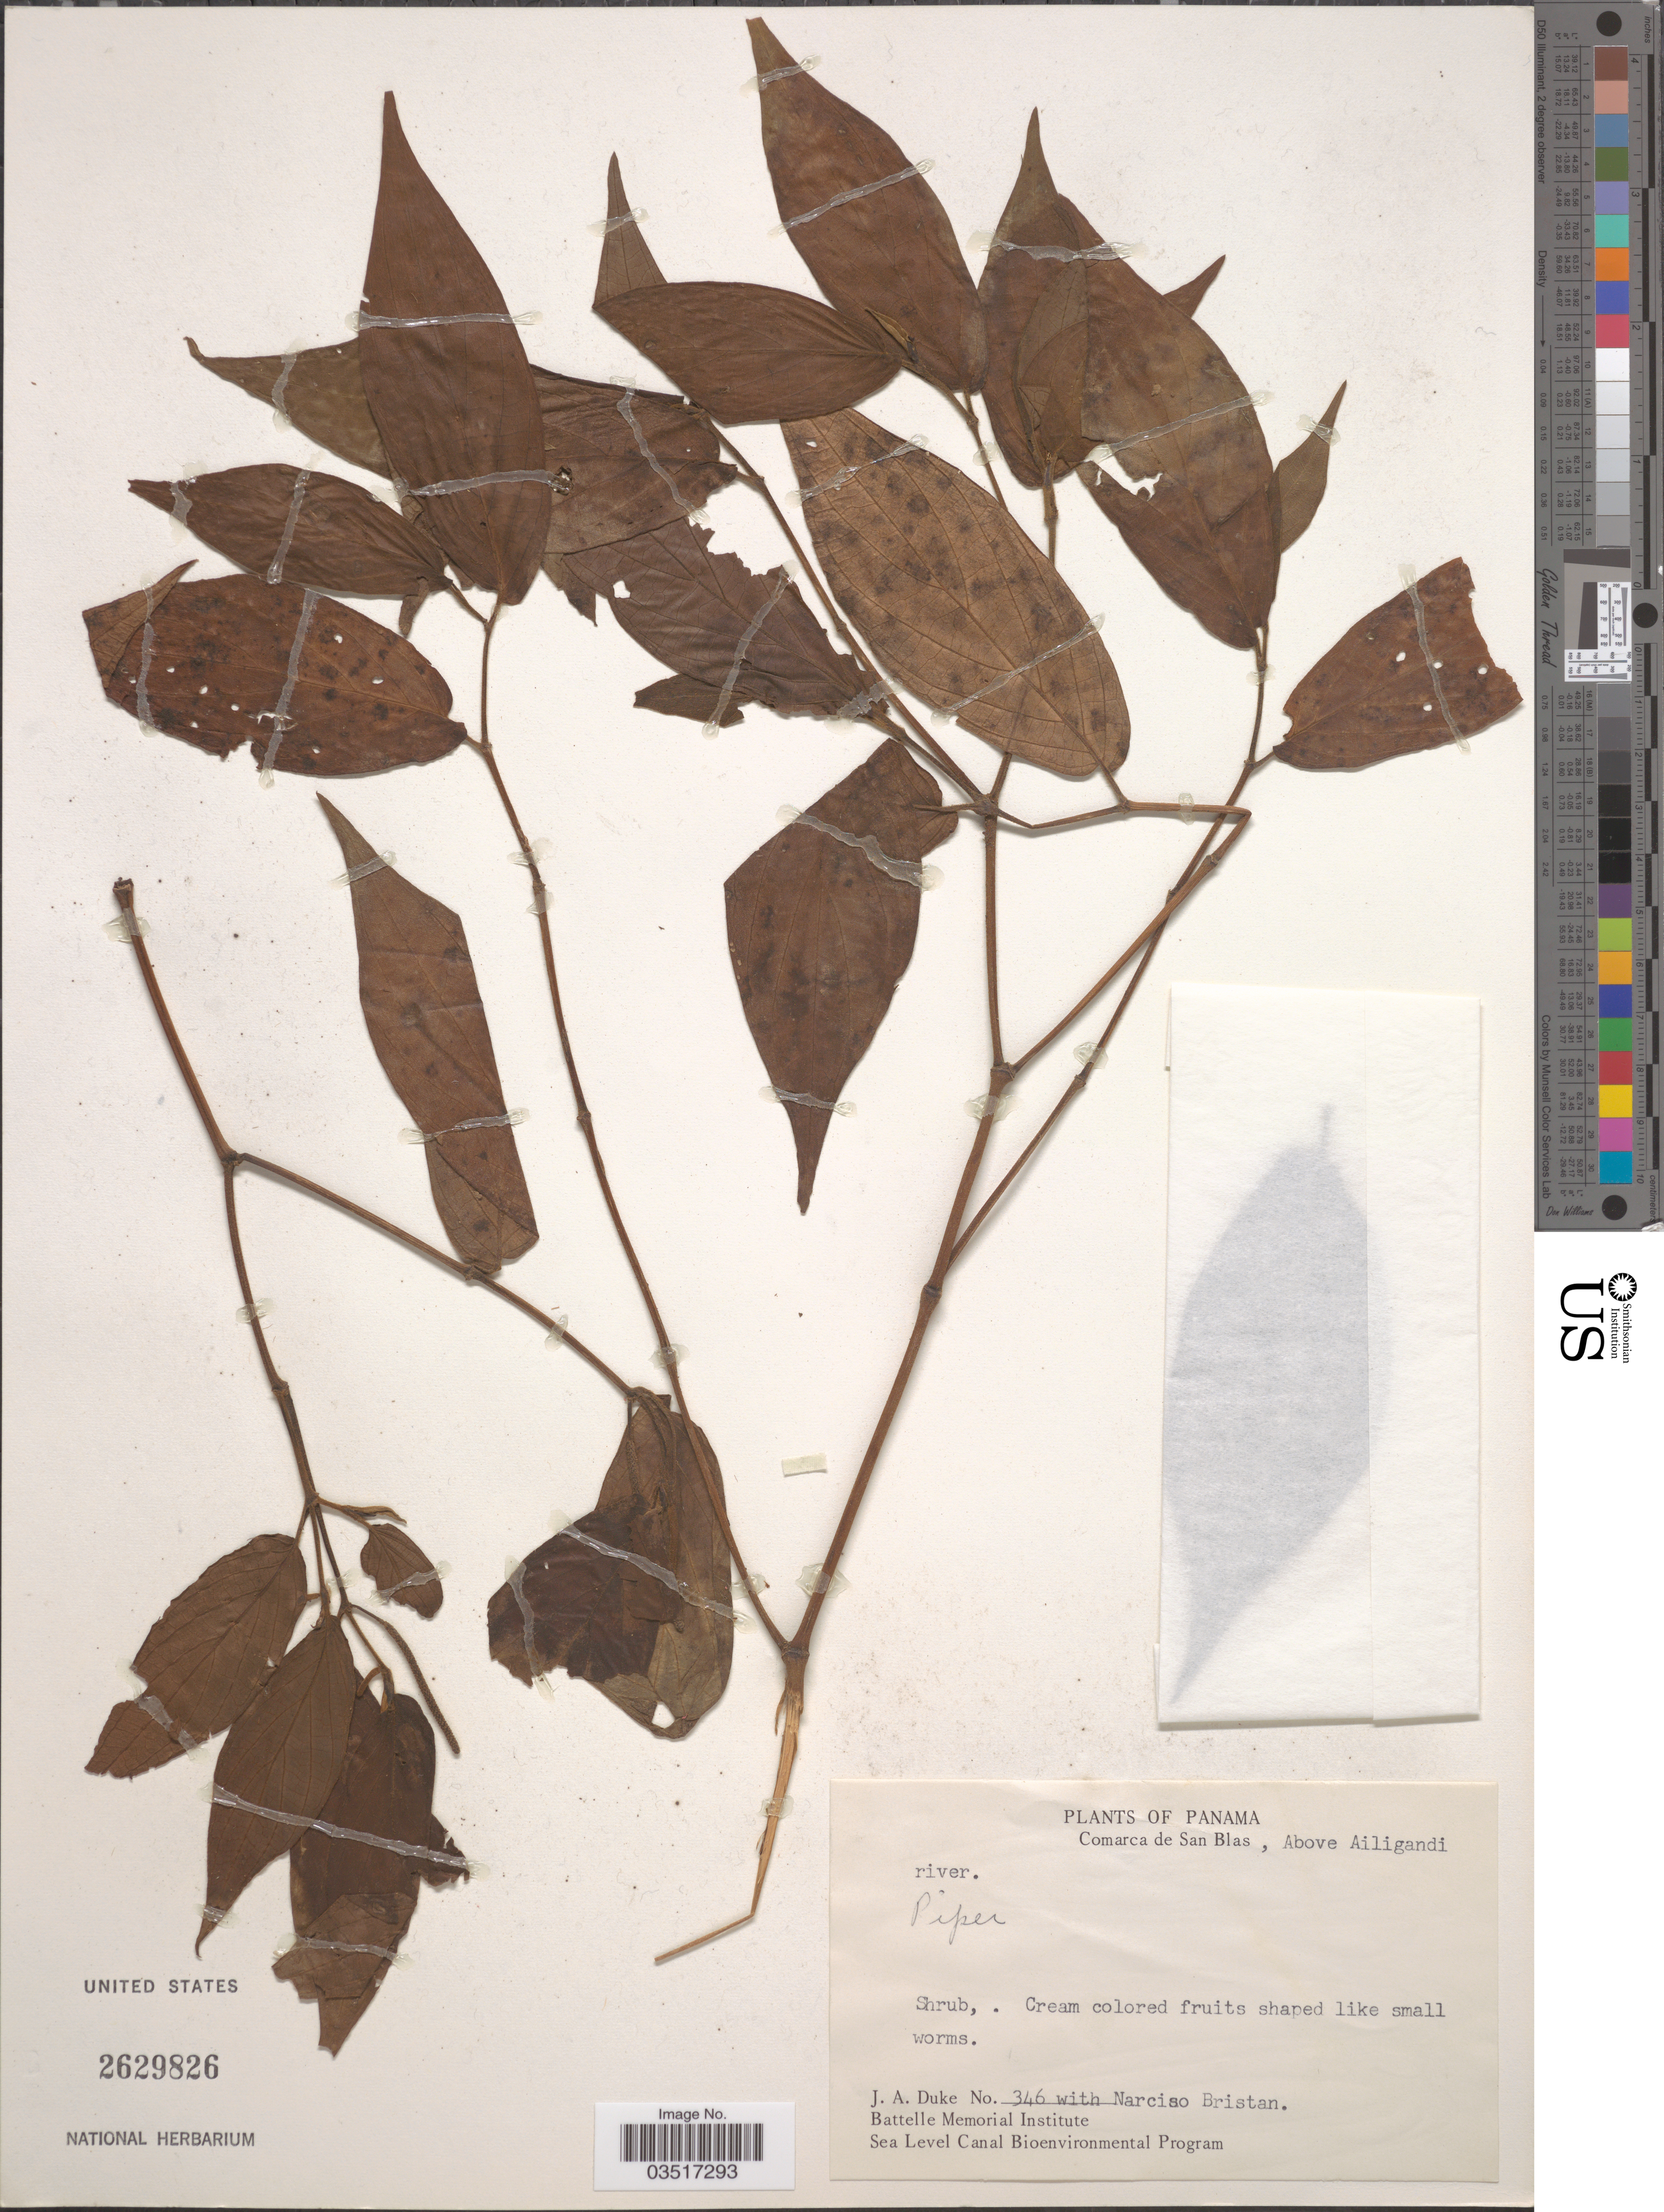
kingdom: Plantae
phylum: Tracheophyta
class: Magnoliopsida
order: Piperales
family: Piperaceae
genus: Piper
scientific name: Piper sp.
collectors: J. A. Duke & N. Bristan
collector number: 346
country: Panama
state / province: Kuna Yala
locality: Comarca de San Blas, Above Ailigandi.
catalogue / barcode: US 2629826